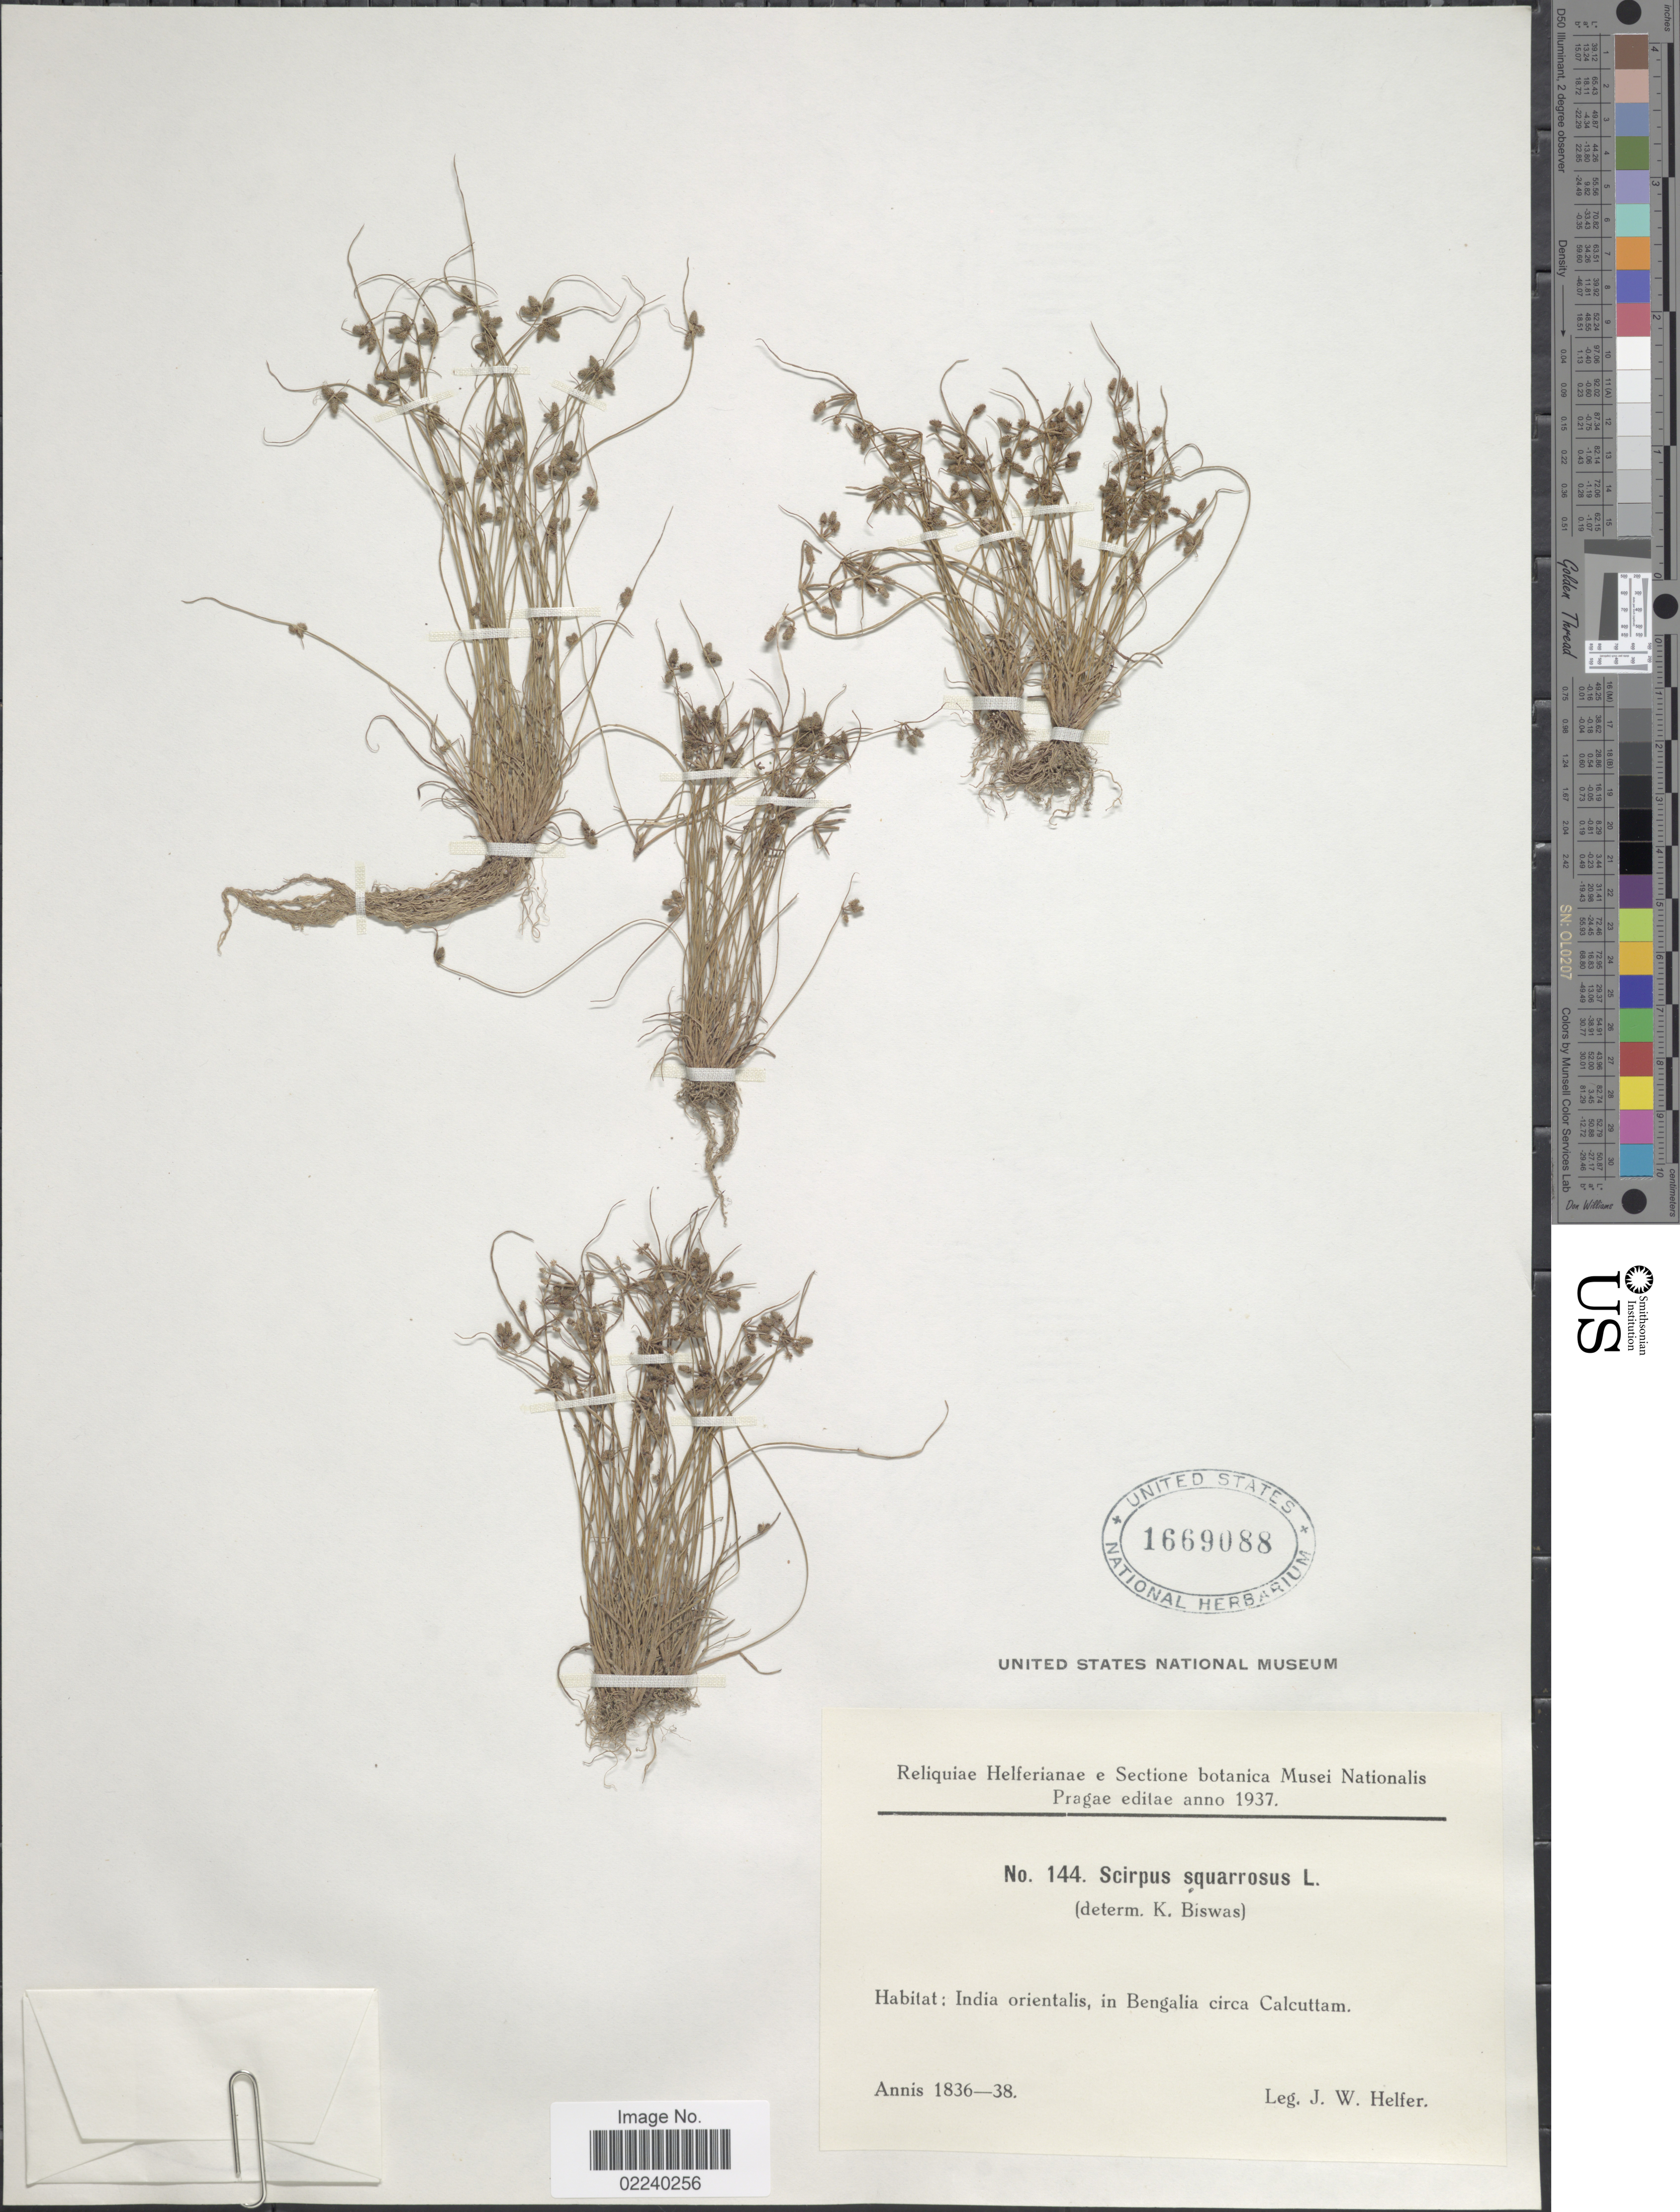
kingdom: Plantae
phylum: Tracheophyta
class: Liliopsida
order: Poales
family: Cyperaceae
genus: Cyperus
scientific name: Cyperus neochinensis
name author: (Tang & F.T. Wang) Bauters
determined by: Strong, M. T., (US), Smithsonian Institution - National Museum of Natural History (UNITED STATES)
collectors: J. W. Helfer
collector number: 144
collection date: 1836/1838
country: India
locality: India orientalis, in Bengalia, circa Calcuttam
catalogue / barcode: US 1669088